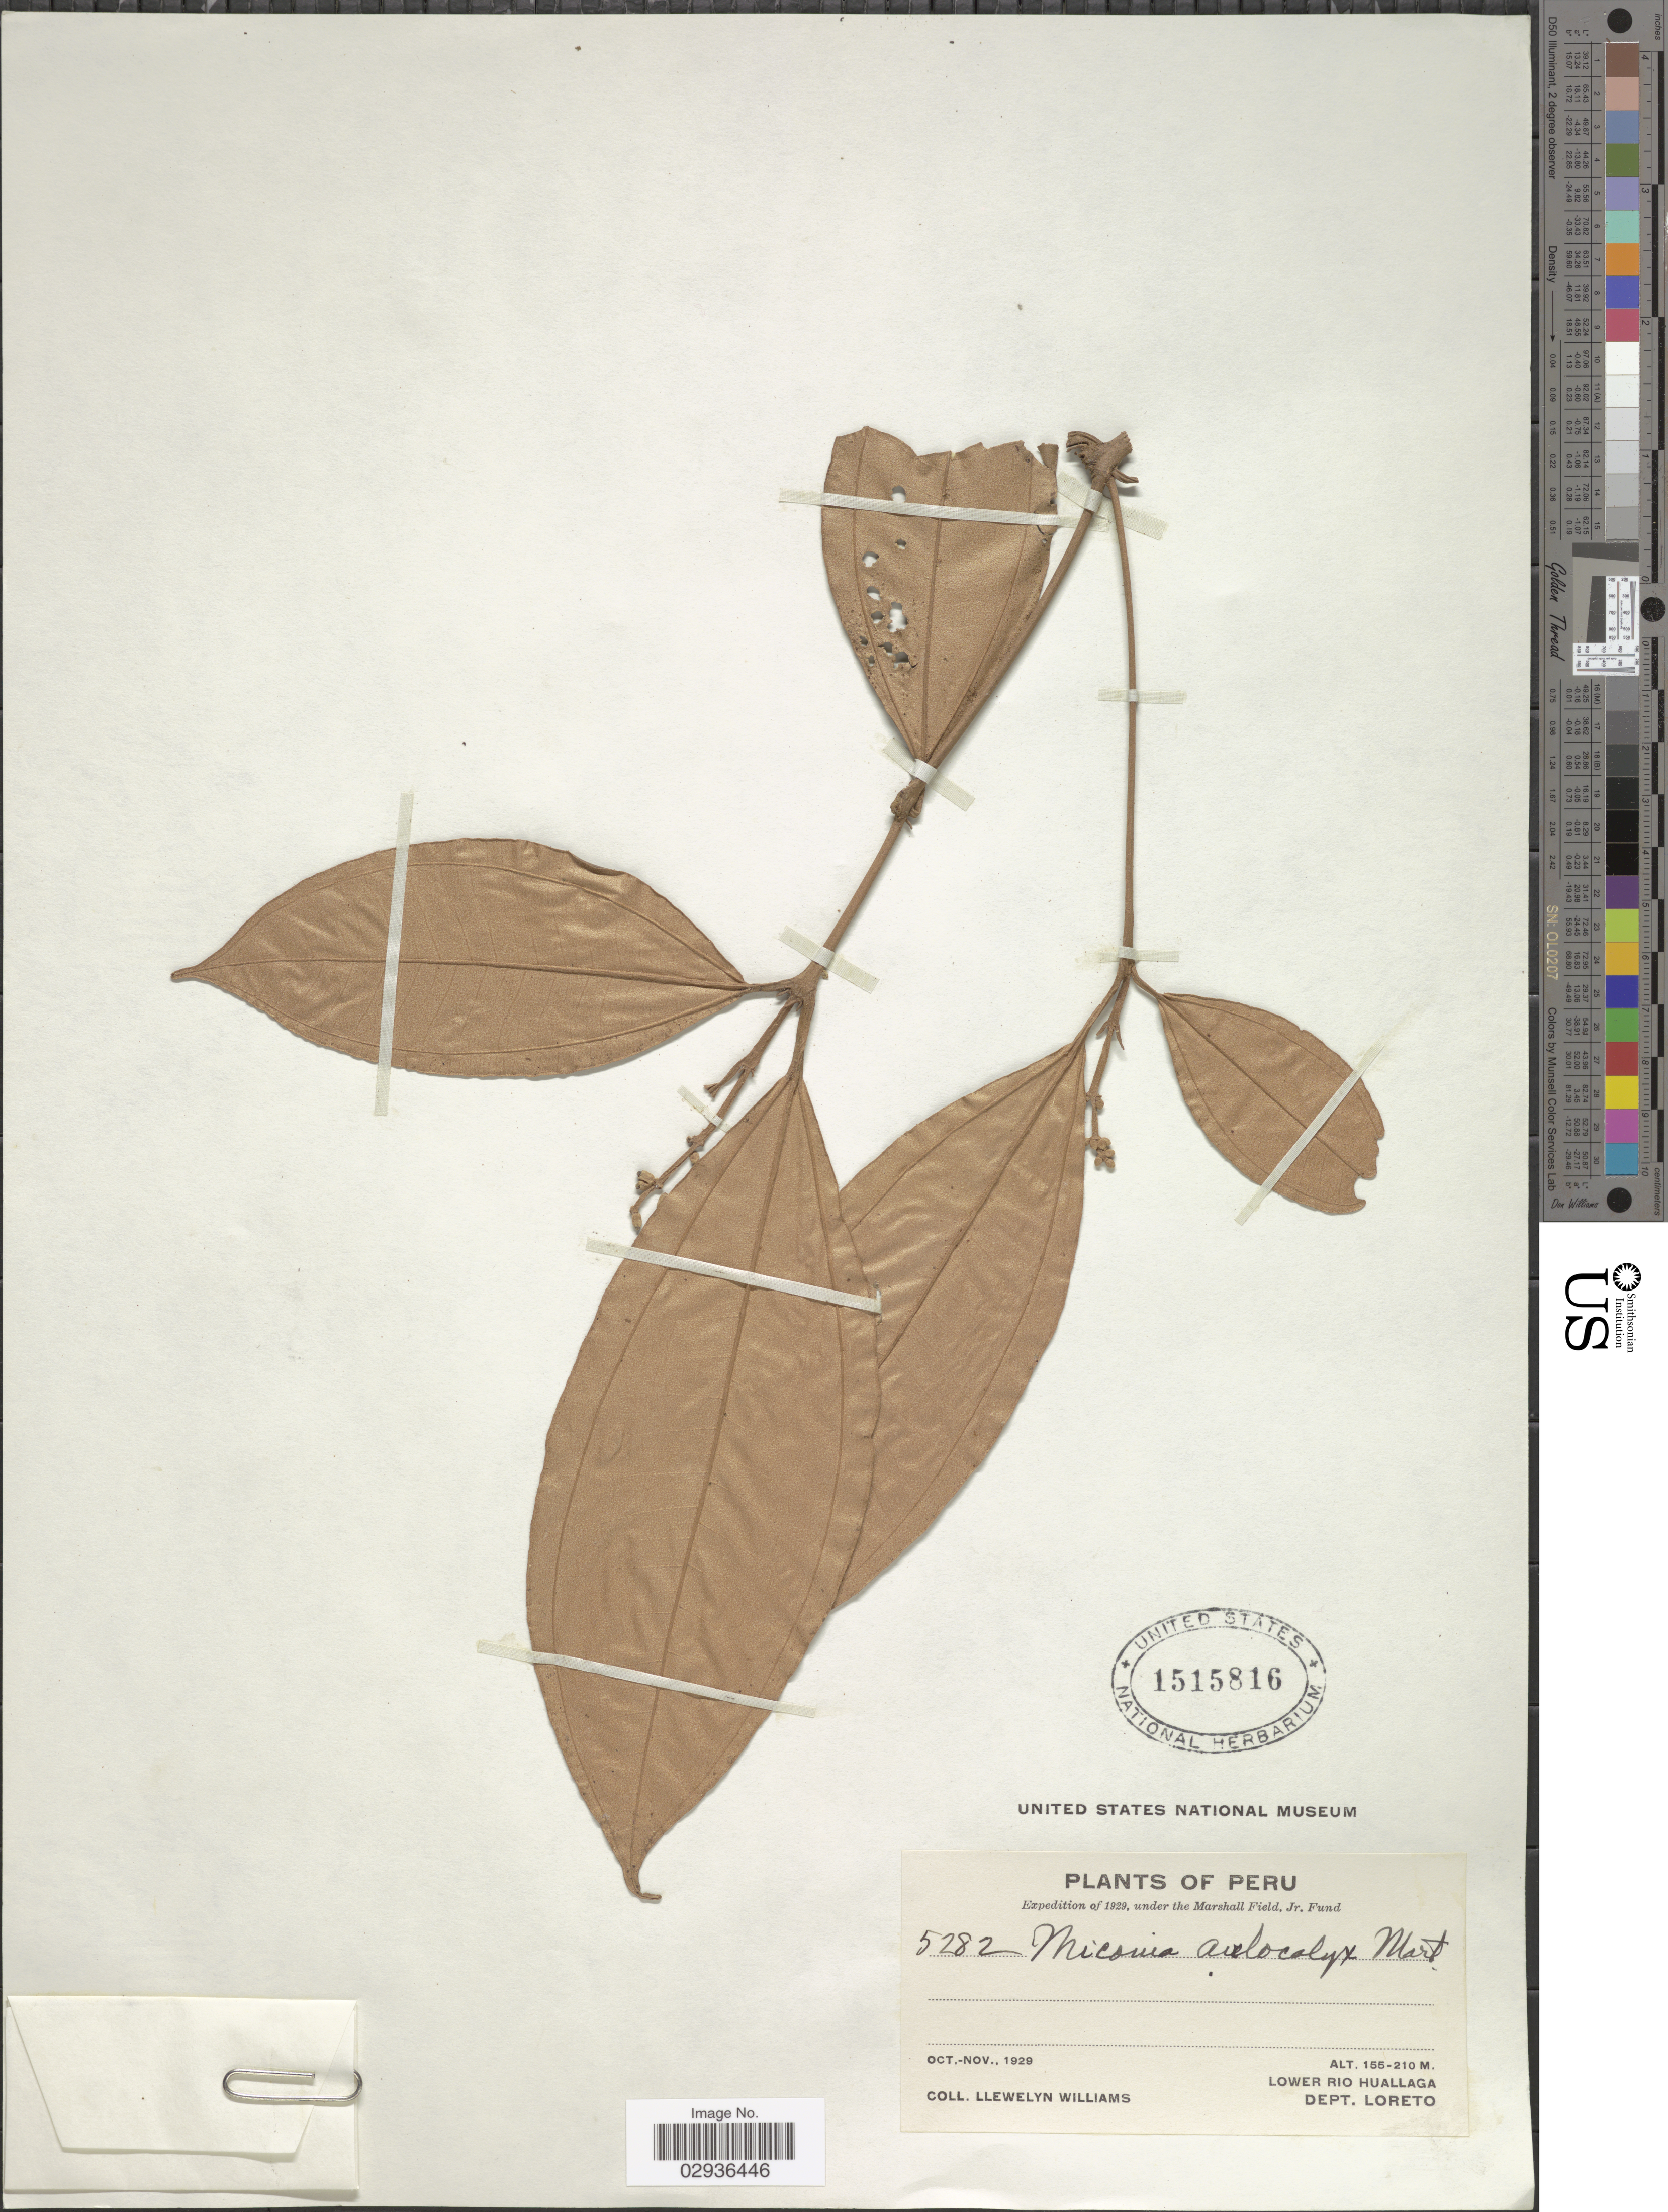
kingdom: Plantae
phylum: Tracheophyta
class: Magnoliopsida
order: Myrtales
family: Melastomataceae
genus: Miconia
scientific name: Miconia aulocalyx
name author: Mart. ex Triana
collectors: Ll. Williams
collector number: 5282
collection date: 1929-10/1929-11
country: Peru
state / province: Loreto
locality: Lower Rio Huallaga, Dept. Loreto.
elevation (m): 155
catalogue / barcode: US 1515816